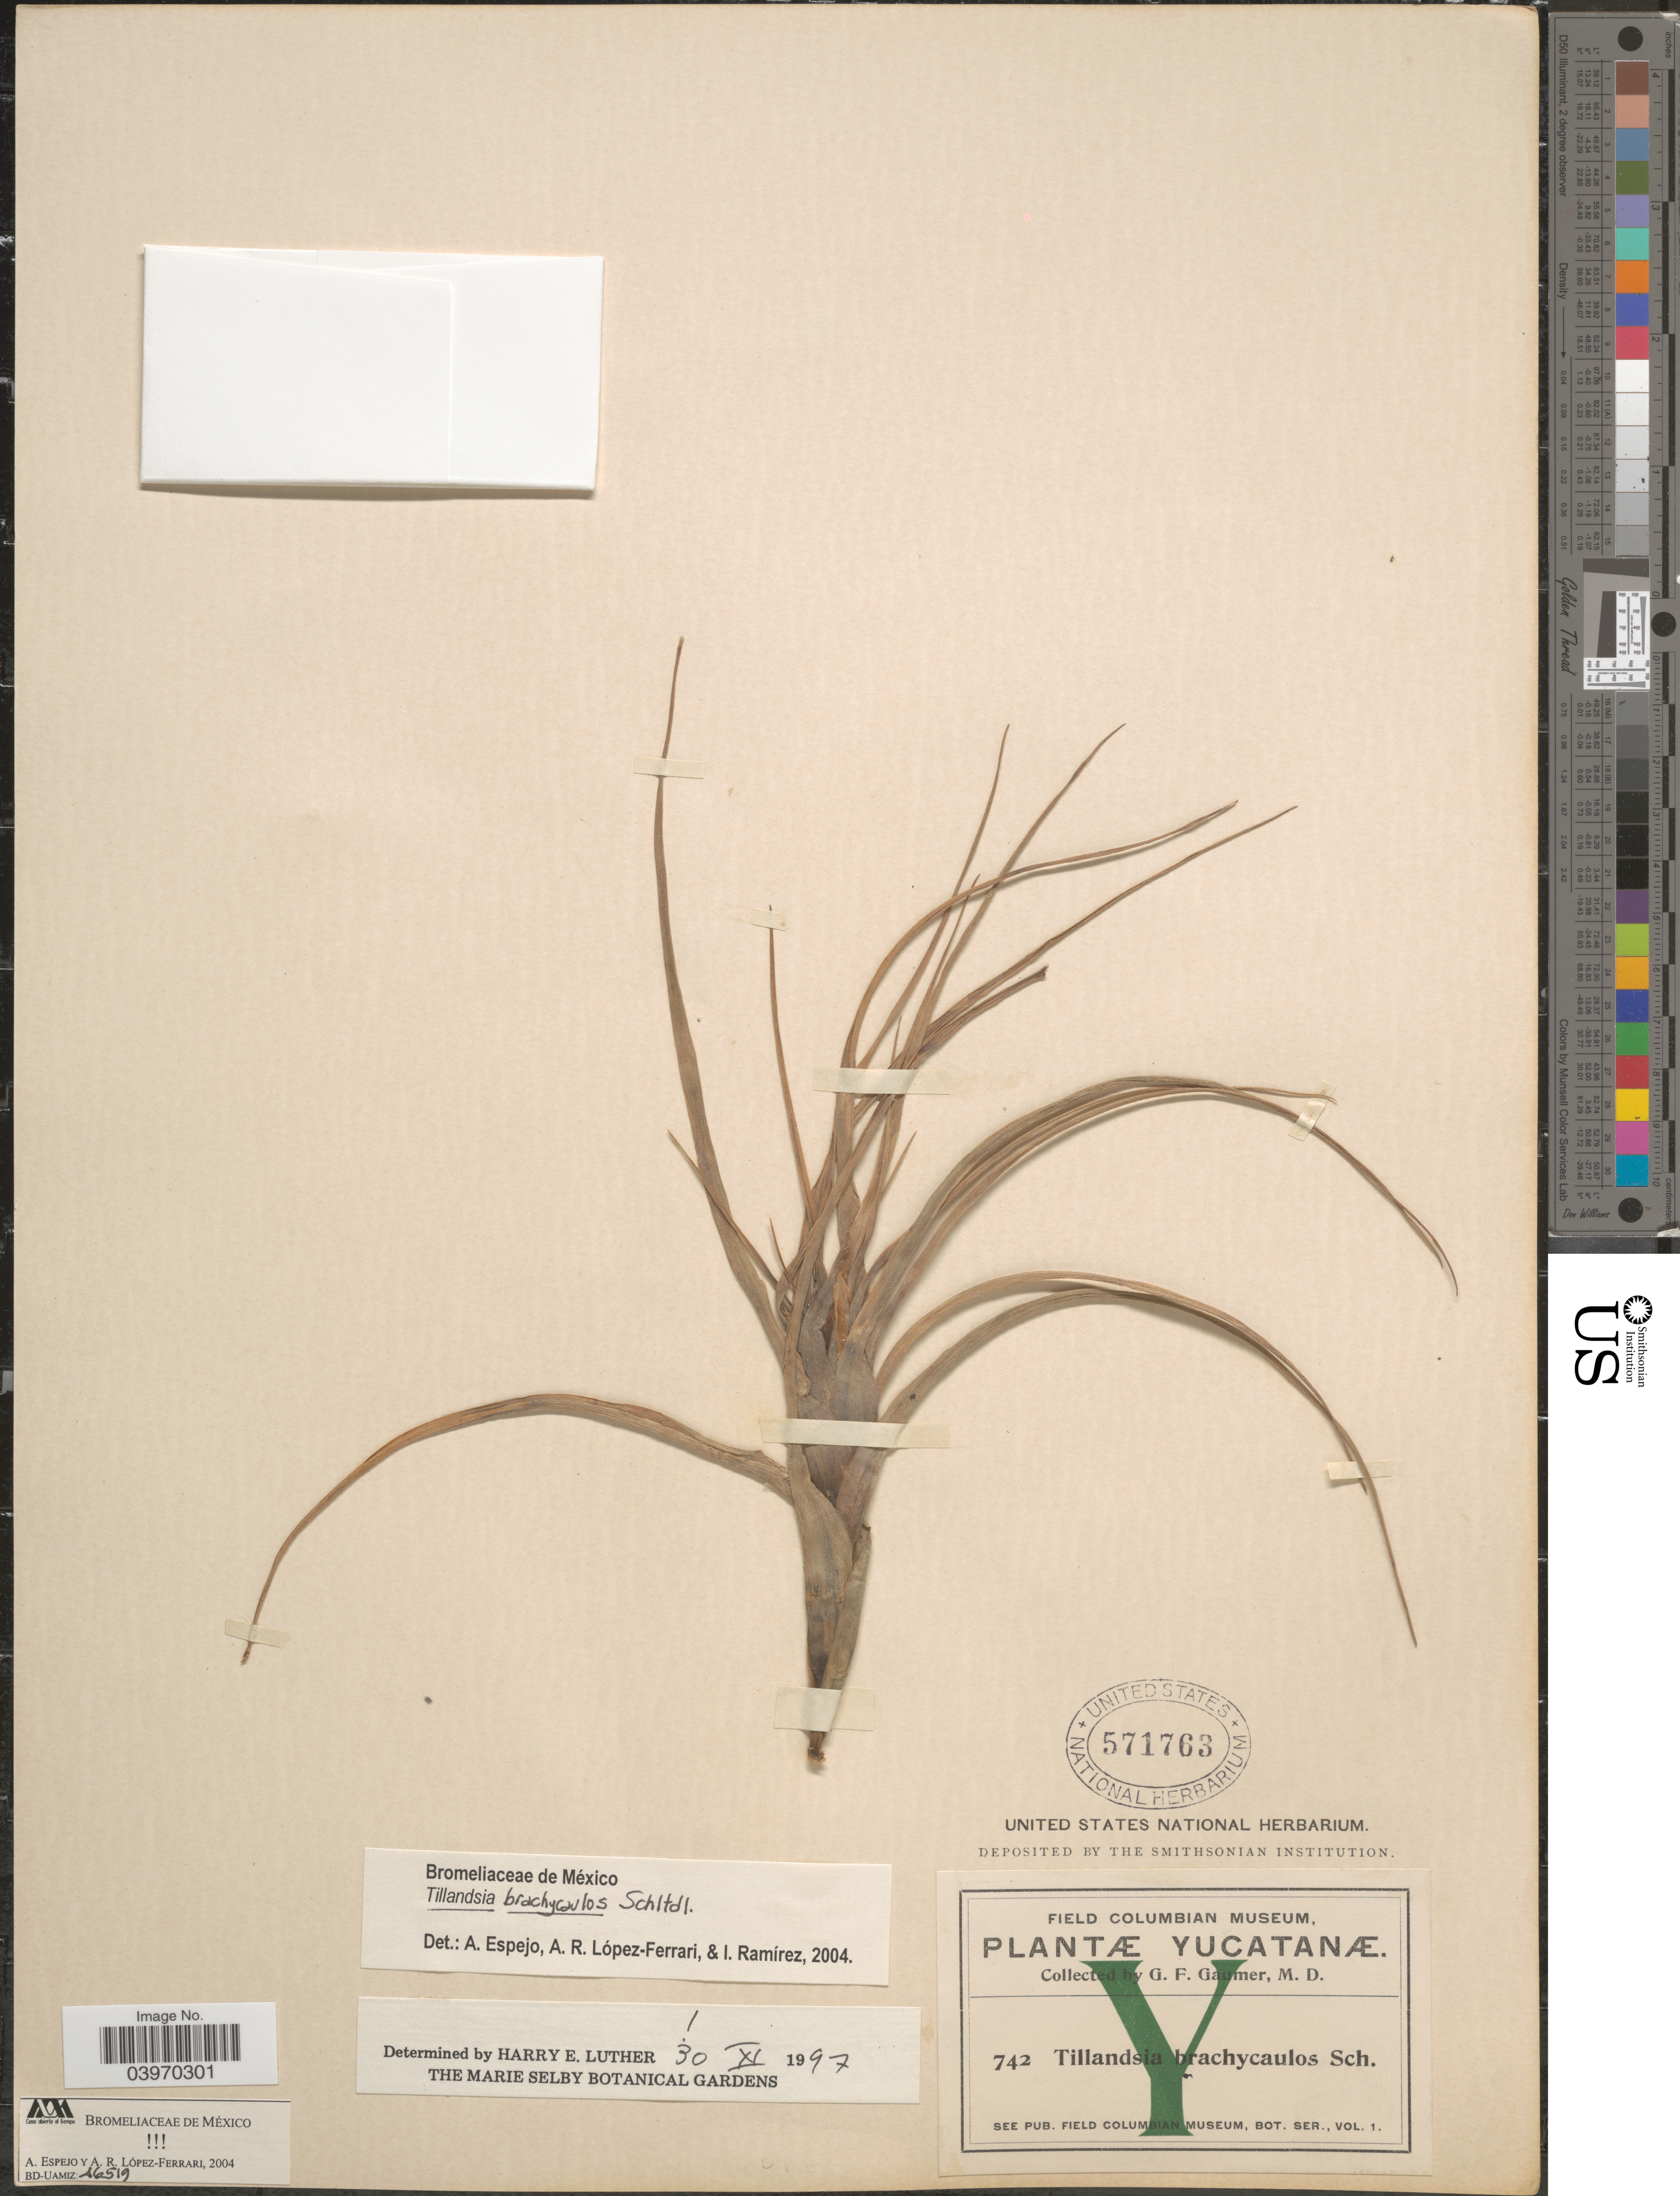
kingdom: Plantae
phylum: Tracheophyta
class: Liliopsida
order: Poales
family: Bromeliaceae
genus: Tillandsia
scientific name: Tillandsia brachycaulos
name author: Schltdl.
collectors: G. F. Gaumer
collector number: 742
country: Mexico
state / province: Yucatán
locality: Yucatanæ.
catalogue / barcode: US 571763